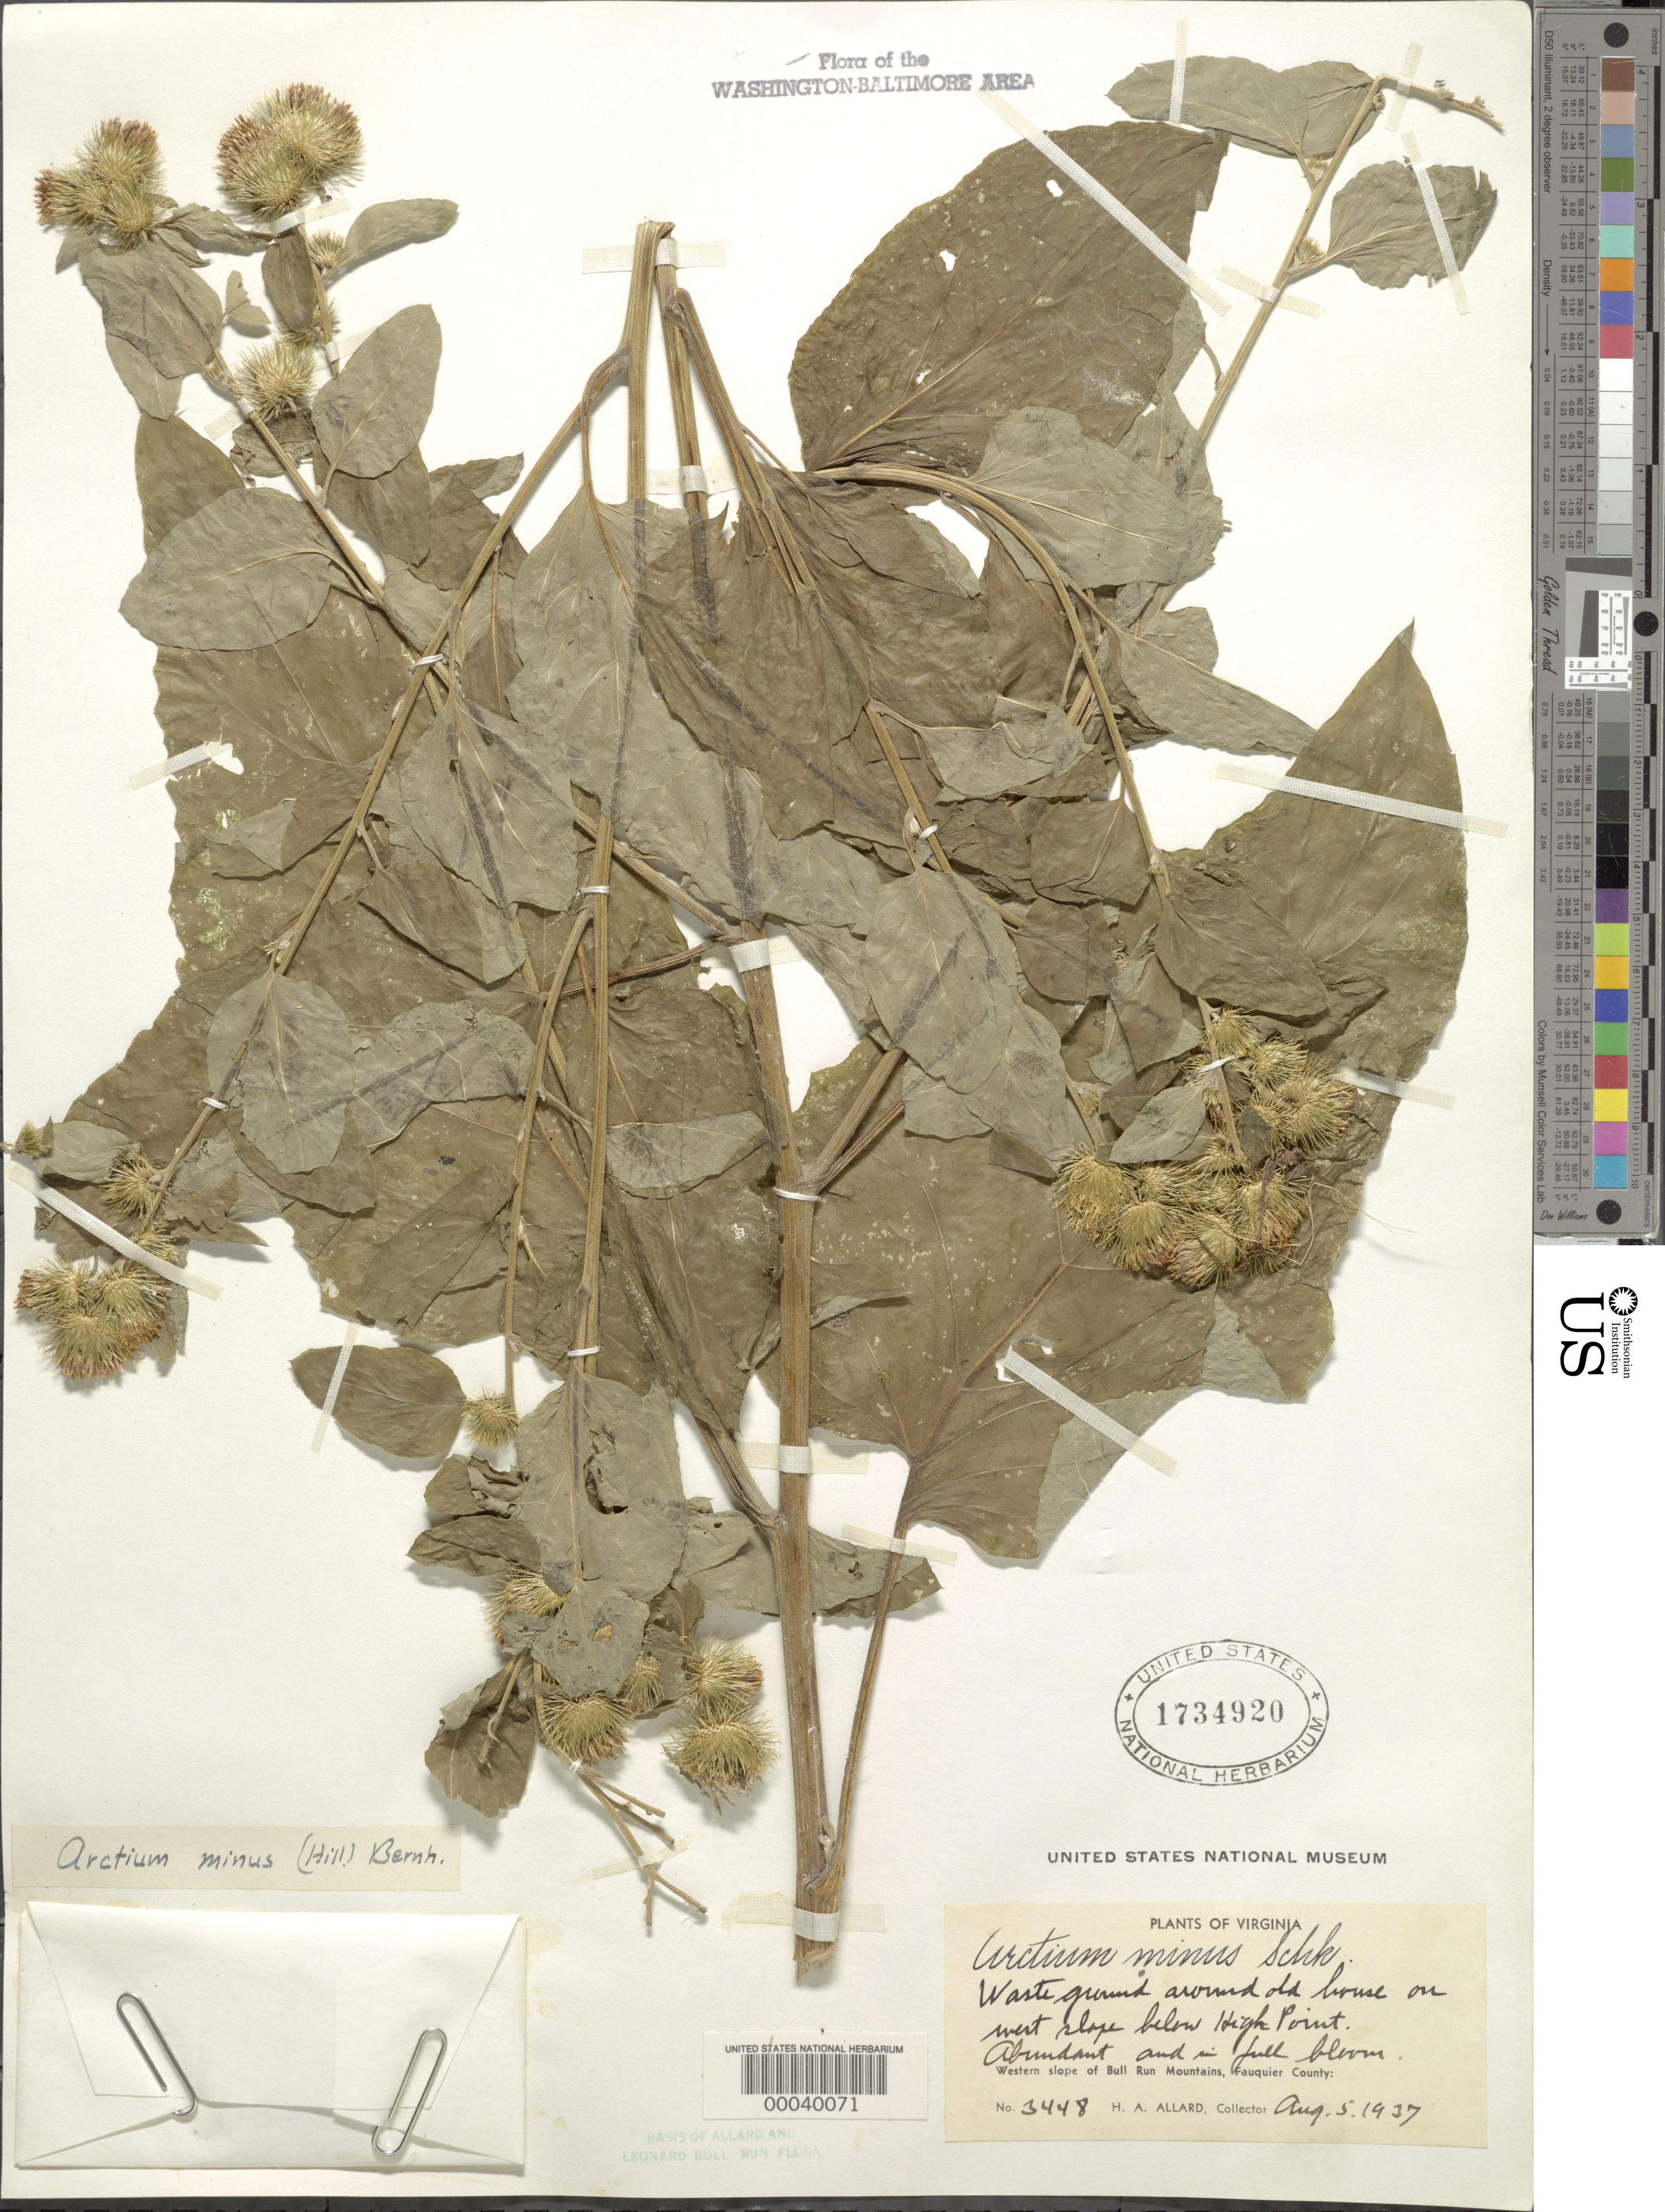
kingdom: Plantae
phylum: Tracheophyta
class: Magnoliopsida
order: Asterales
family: Asteraceae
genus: Arctium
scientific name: Arctium minus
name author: (Hill) Bernh.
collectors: H. A. Allard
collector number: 3448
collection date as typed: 05 Aug 1937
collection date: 1937-08-05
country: United States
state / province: Virginia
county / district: Fauquier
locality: Below High Point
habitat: Waste ground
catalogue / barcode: US 1734920